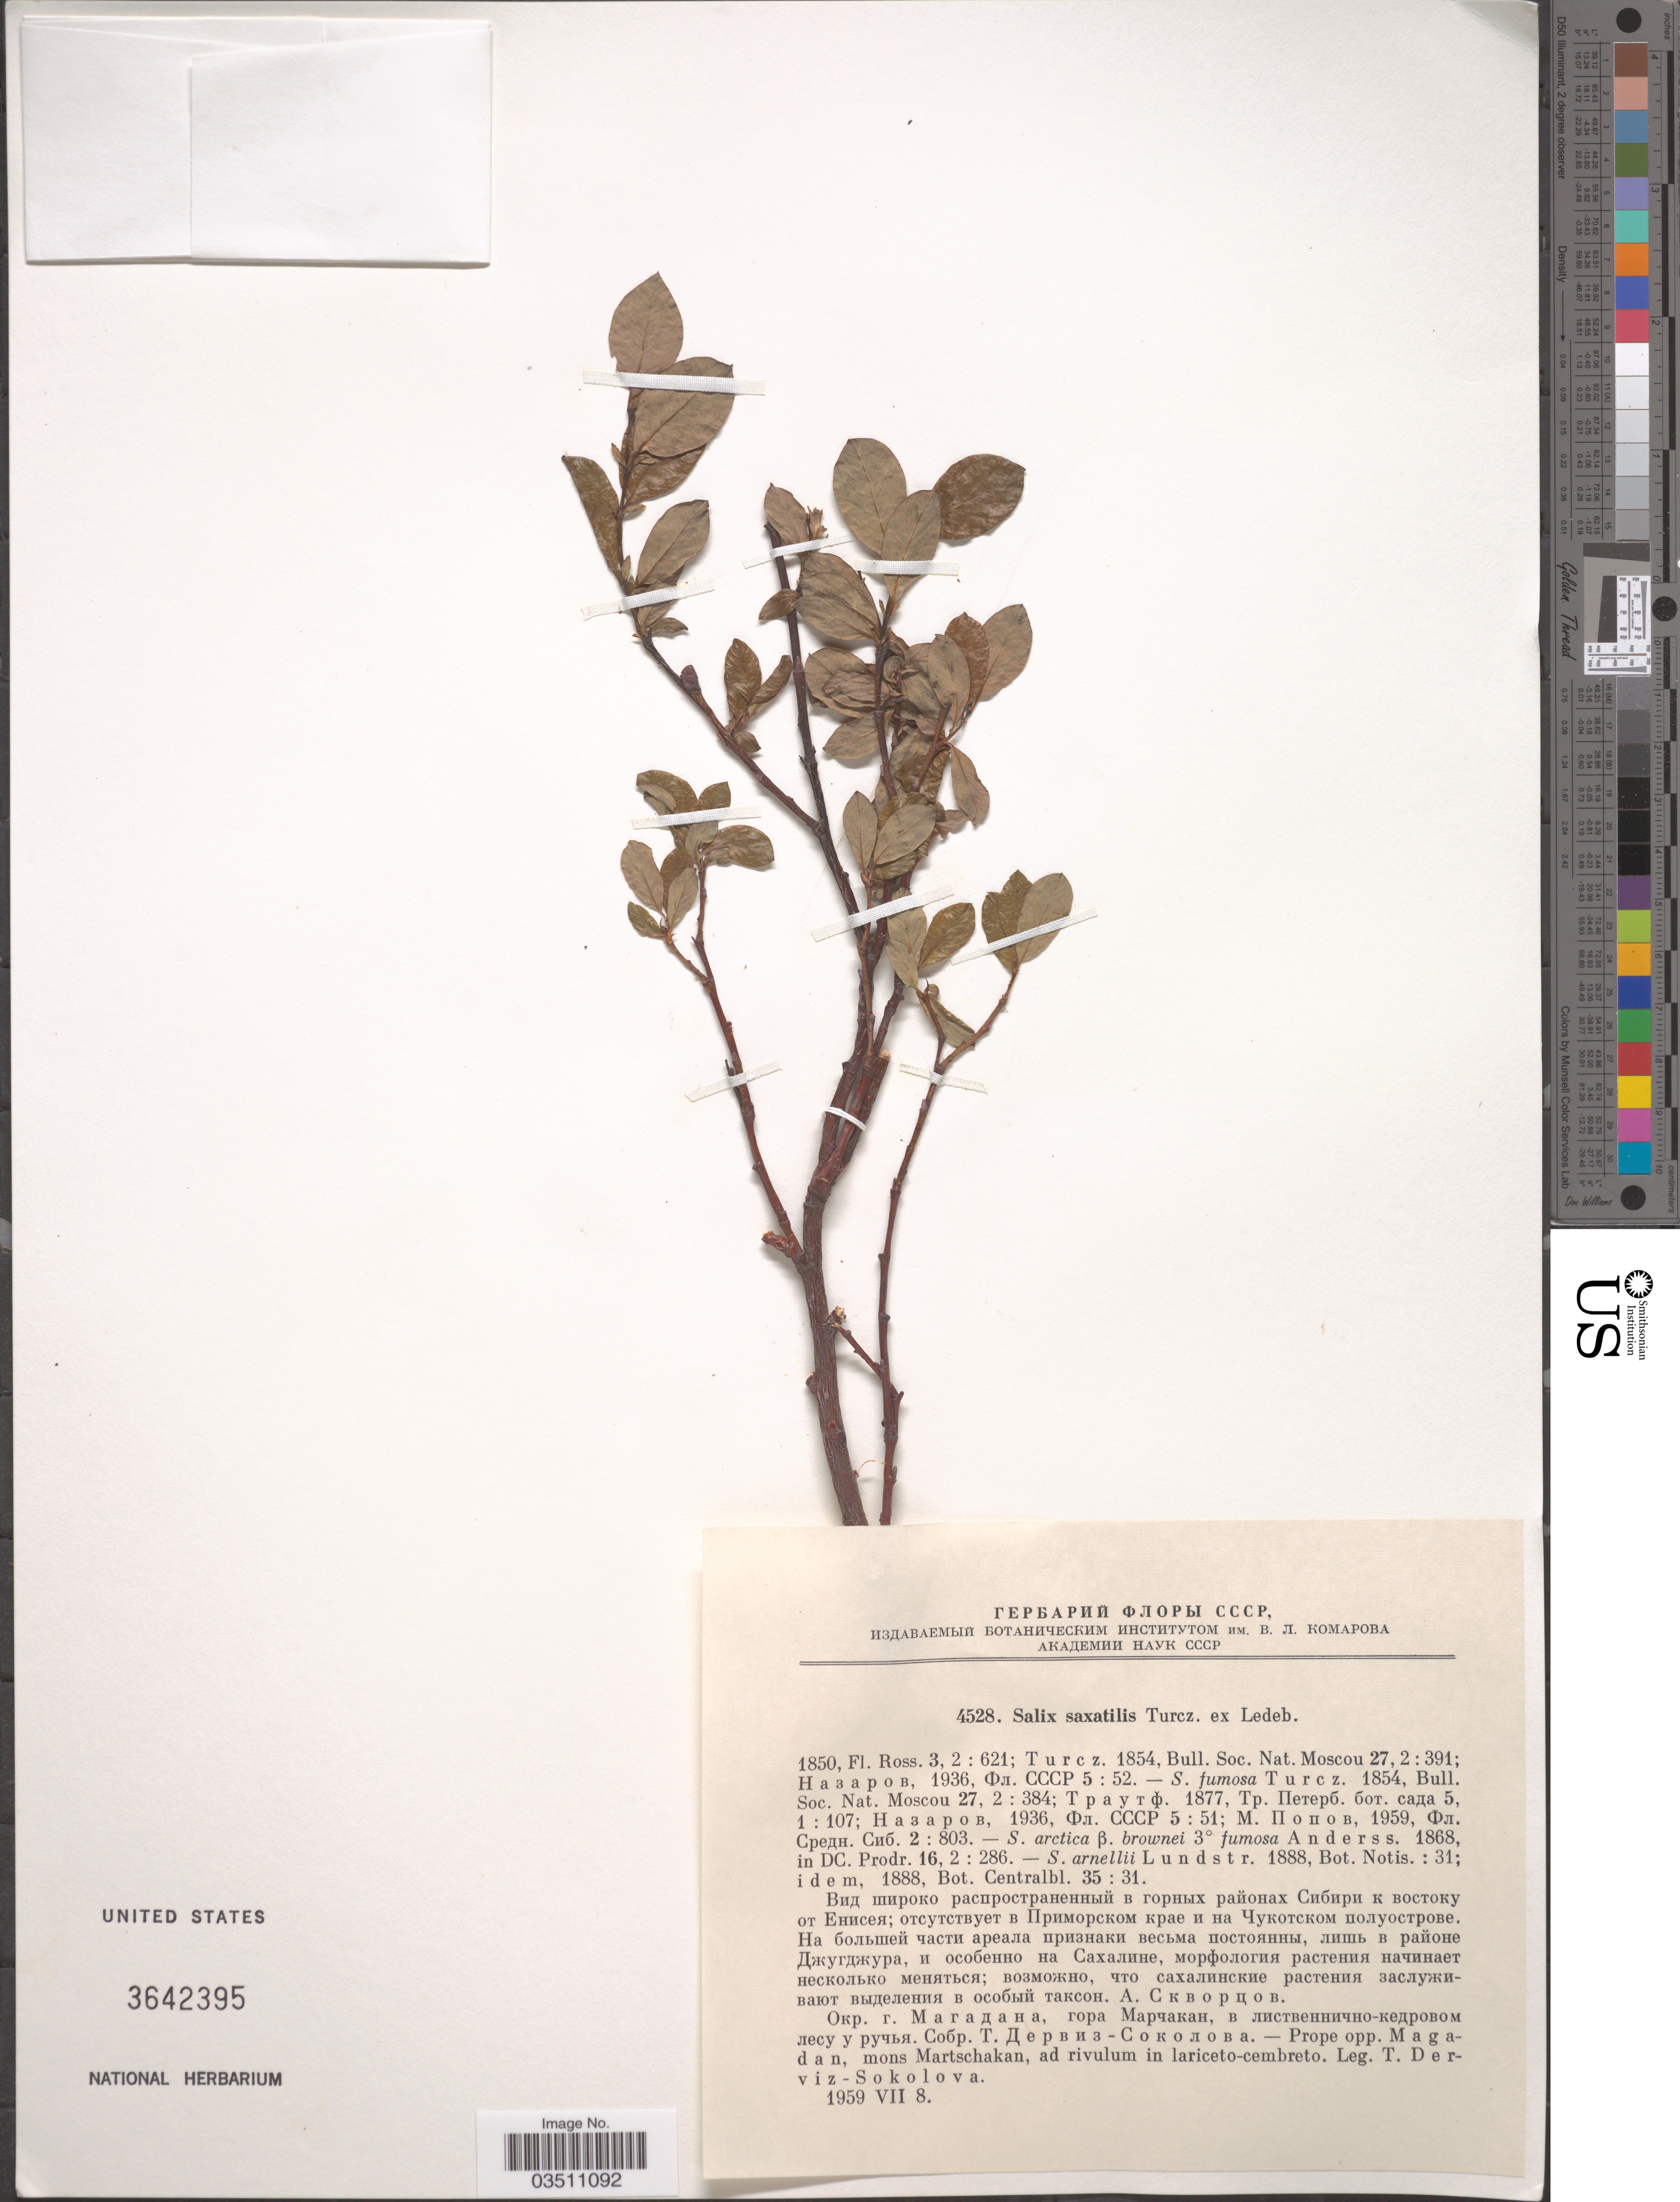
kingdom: Plantae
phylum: Tracheophyta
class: Magnoliopsida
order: Malpighiales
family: Salicaceae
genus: Salix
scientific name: Salix saxatilis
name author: Turcz. ex Ledeb.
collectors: T. Derviz-Sokolova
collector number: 4528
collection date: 1959-07-08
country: Russian Federation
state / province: Magadan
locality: Prope opp. Magadan, mons Martschakan, ad rivulum in lariceto-cembreto.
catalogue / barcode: US 3642395